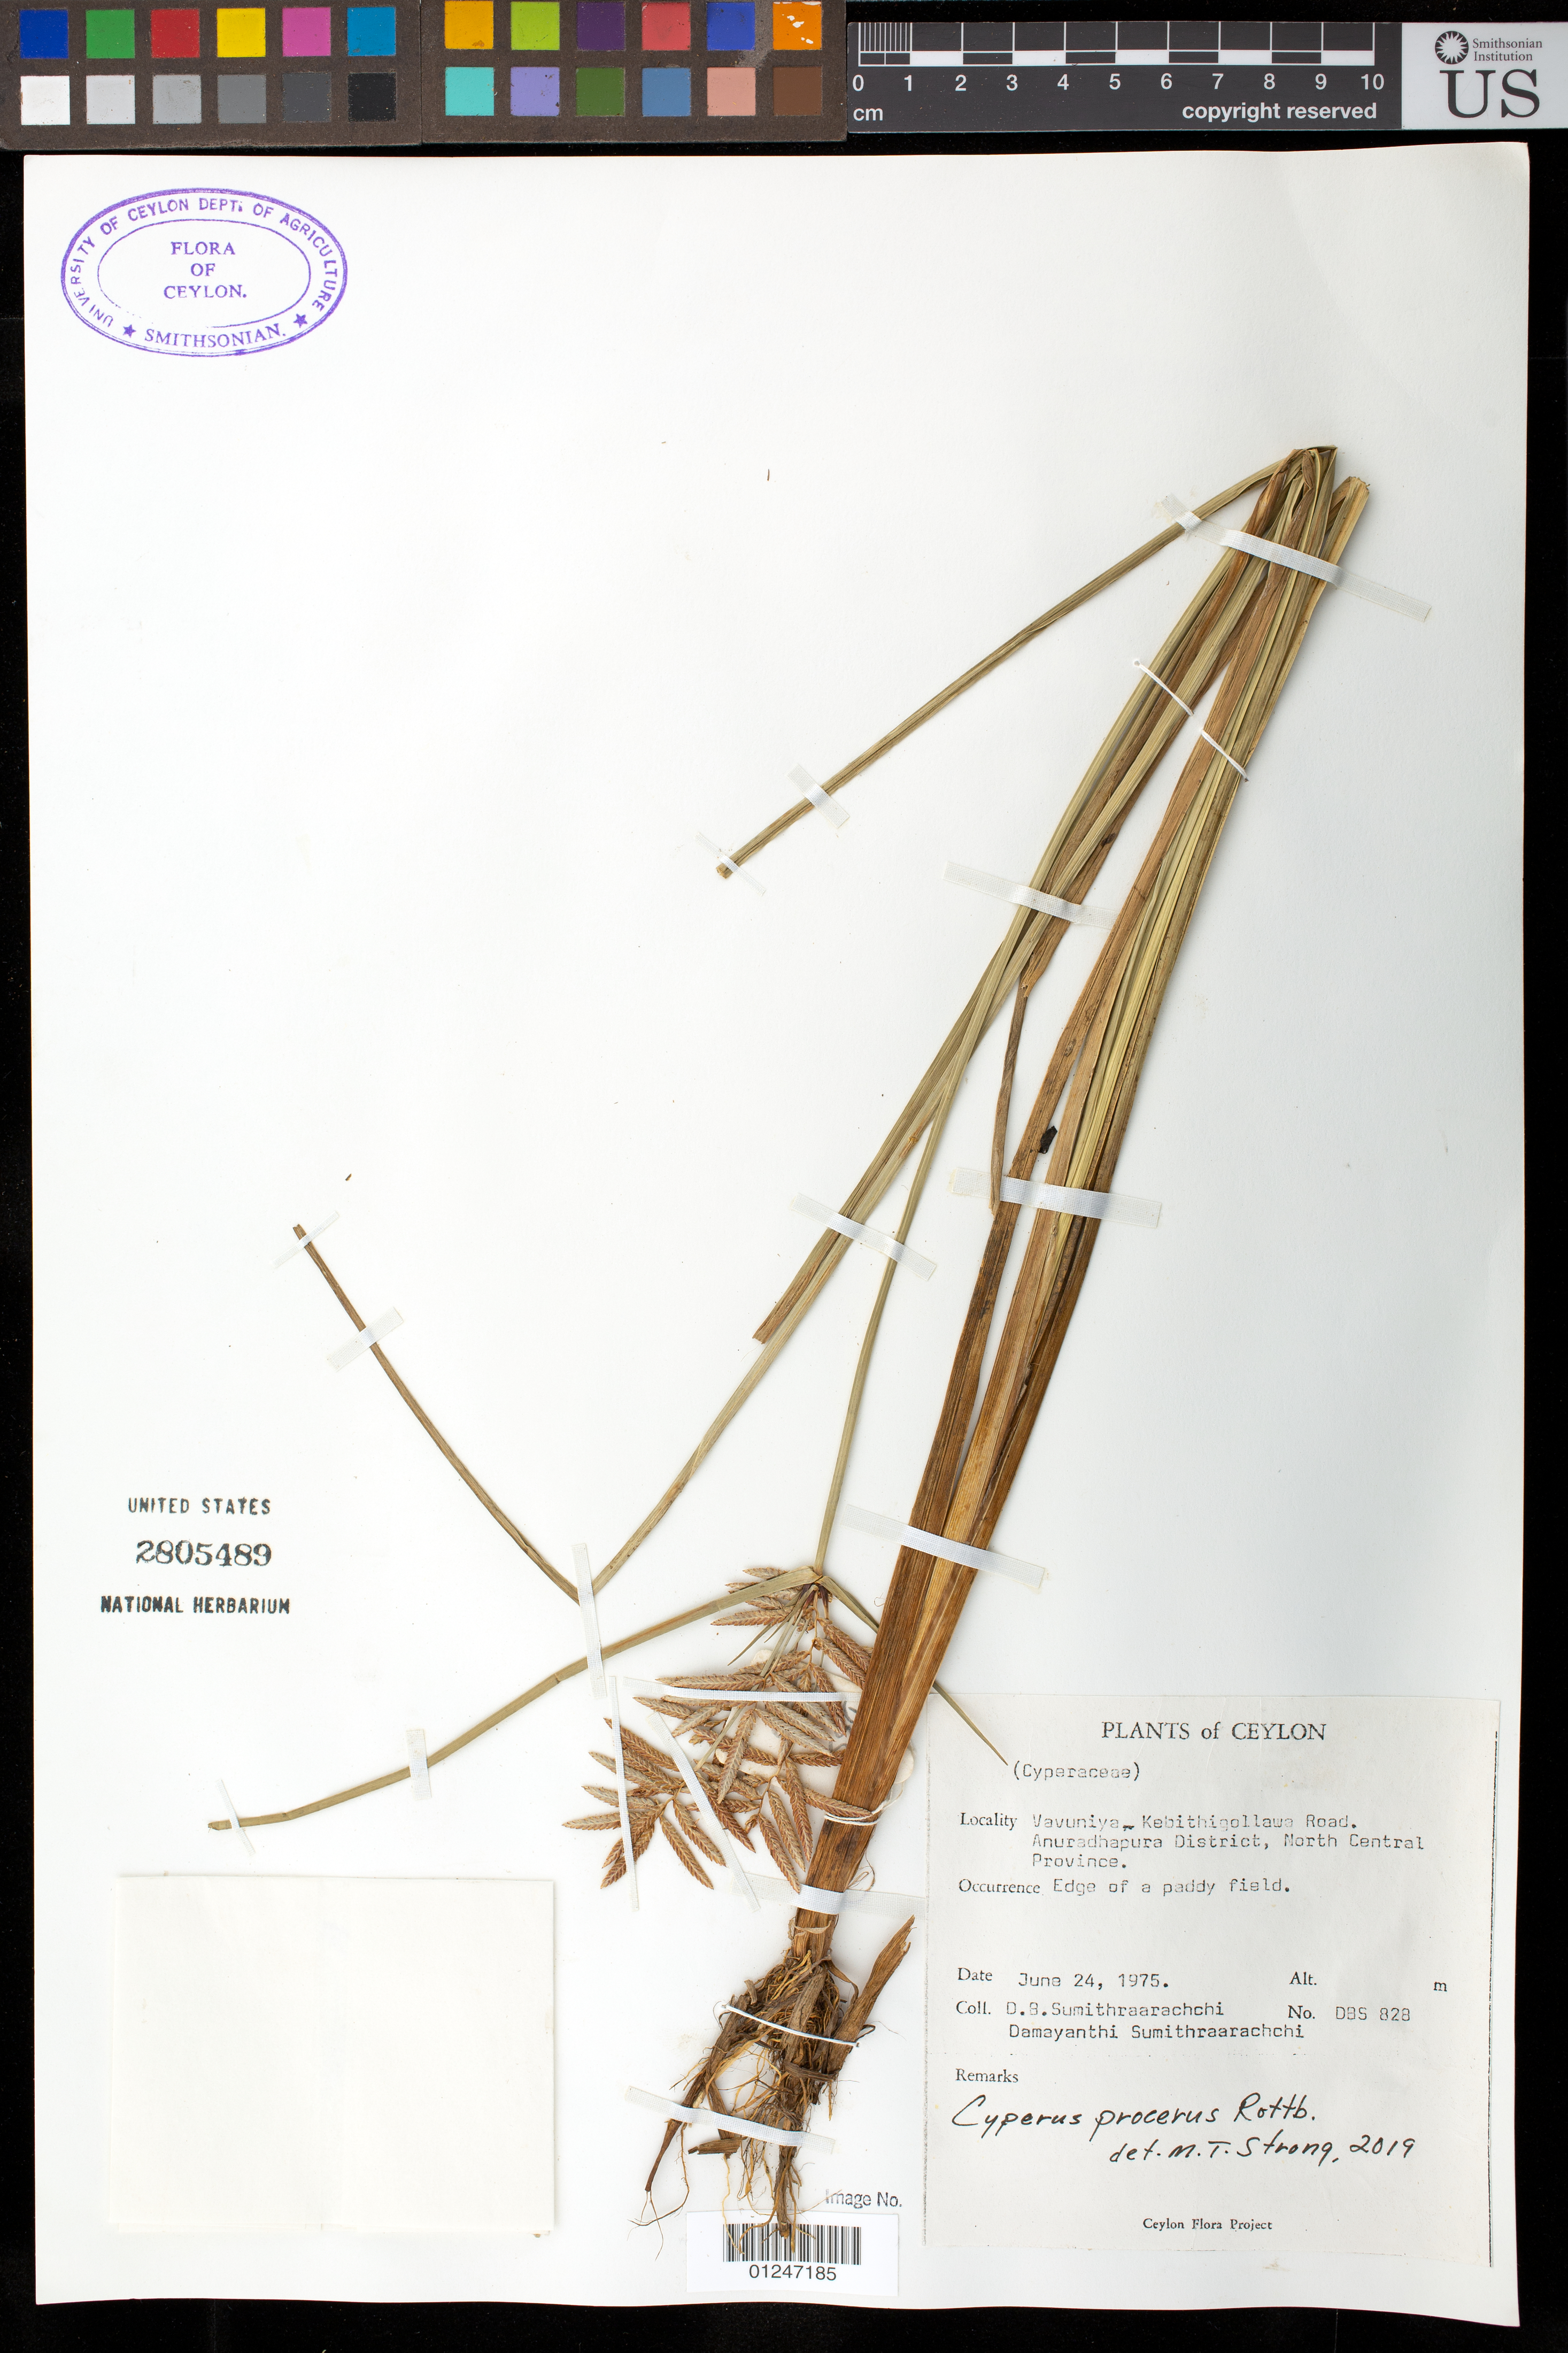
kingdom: Plantae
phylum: Tracheophyta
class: Liliopsida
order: Poales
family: Cyperaceae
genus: Cyperus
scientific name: Cyperus procerus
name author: Rottb.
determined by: Strong, Mark T., (BOT), Smithsonian Institution - National Museum of Natural History (UNITED STATES)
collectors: D. B. Sumithraarachchi & D. Sumithraarachchi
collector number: DBS 828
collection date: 1975-06-24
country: Sri Lanka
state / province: North Central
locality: Ceylon, Vavuniya-Kebithigollawa road. Anuradhapura District.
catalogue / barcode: US 2805489